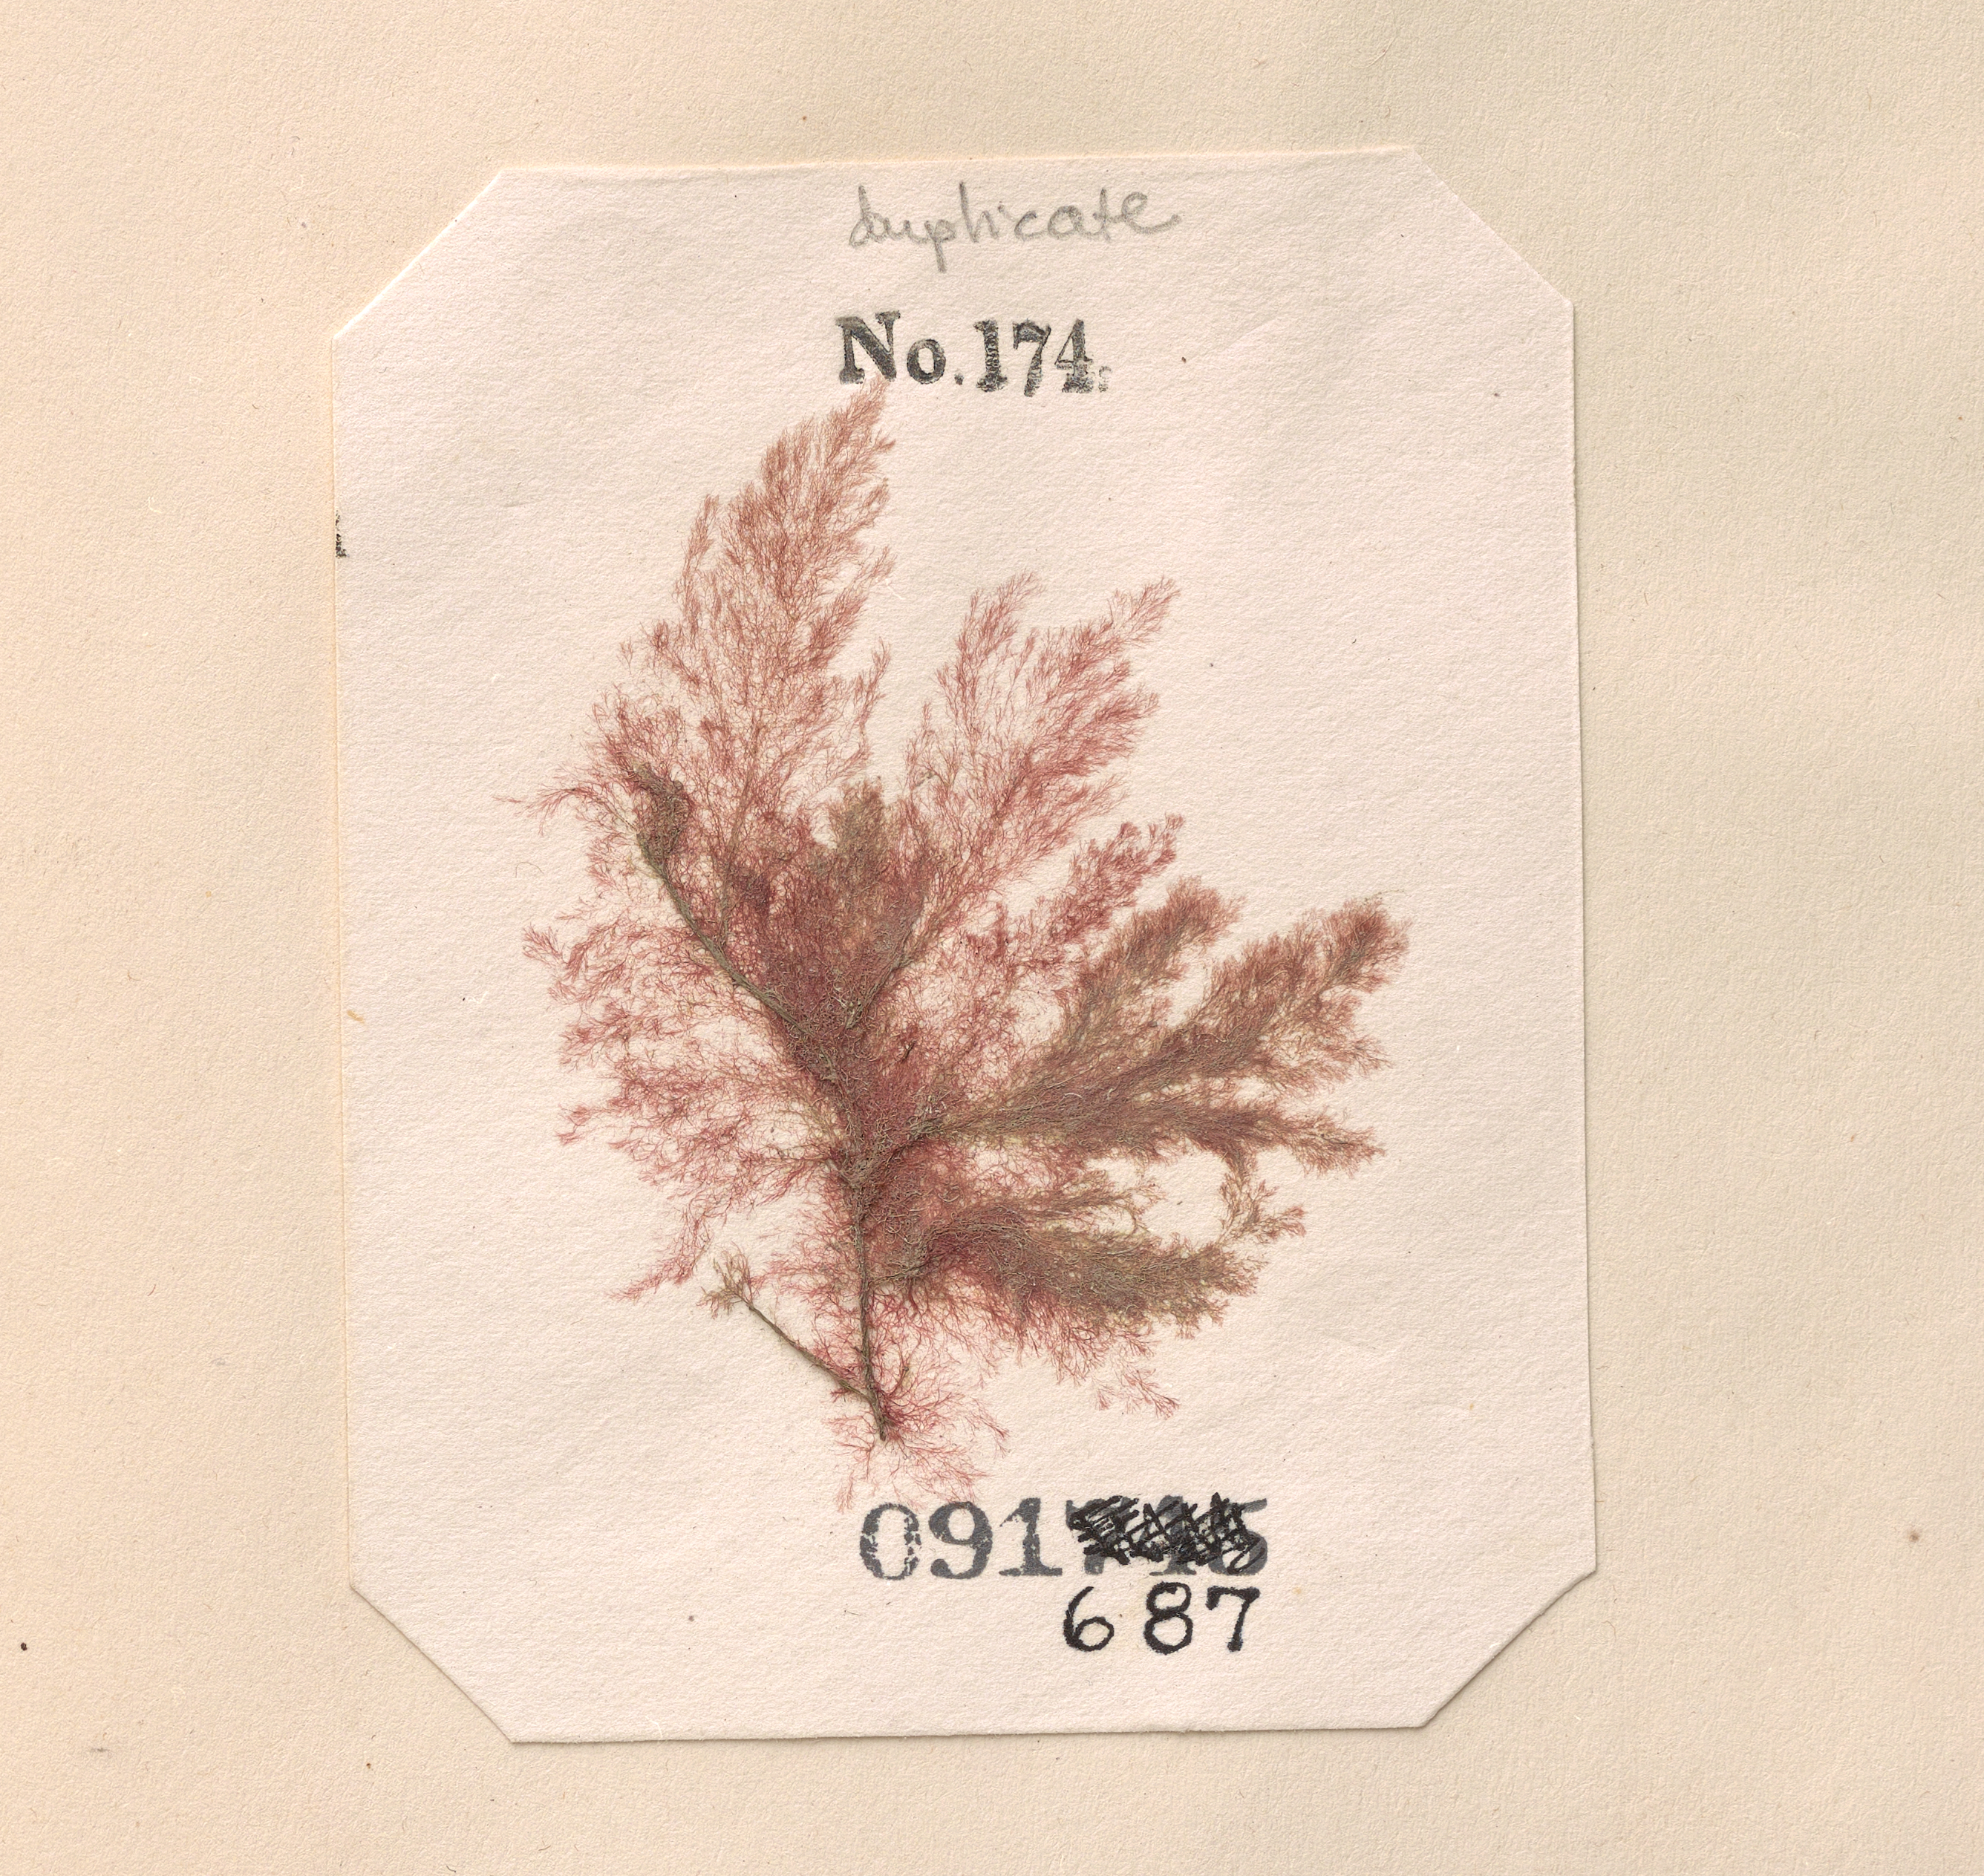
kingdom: Plantae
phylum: Rhodophyta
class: Florideophyceae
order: Ceramiales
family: Callithamniaceae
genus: Aglaothamnion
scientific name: Aglaothamnion tenuissimum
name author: (Bonnem.) Feldm.-Maz.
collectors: C. Durant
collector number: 174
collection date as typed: Sum 1850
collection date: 1850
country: United States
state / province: New York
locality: New York Bay and New York Harbor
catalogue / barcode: US 91687